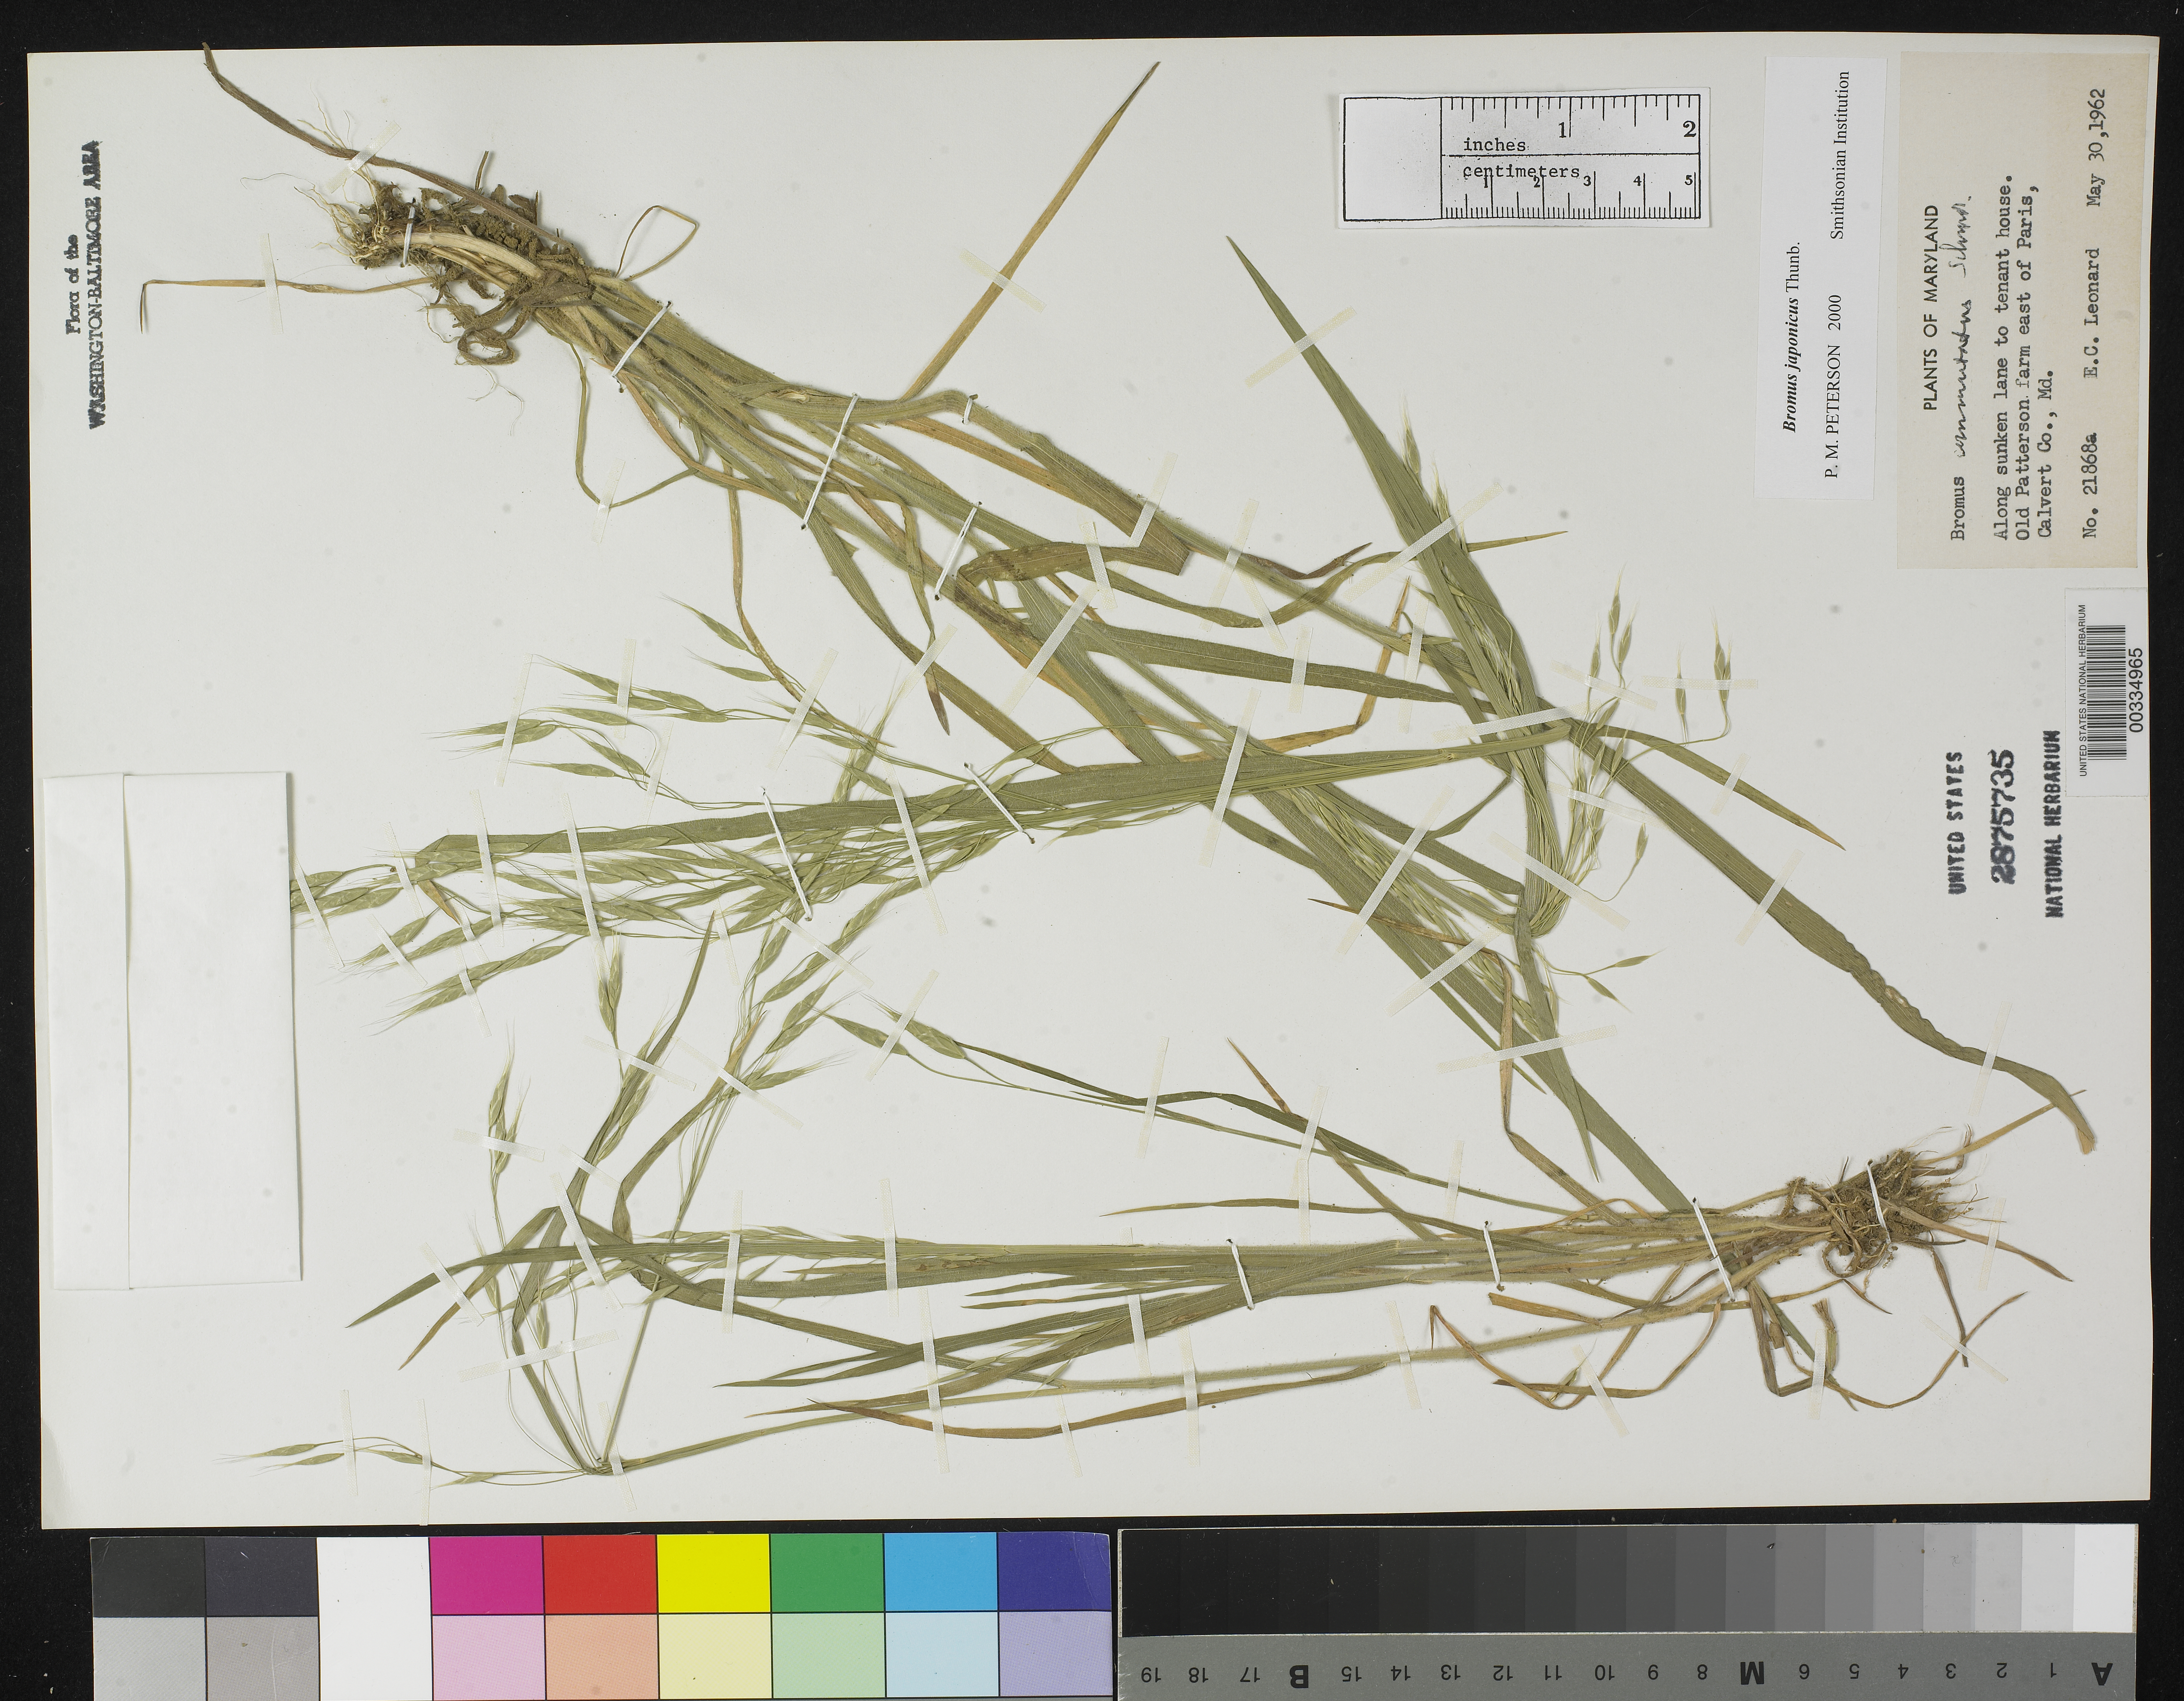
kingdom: Plantae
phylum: Tracheophyta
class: Liliopsida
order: Poales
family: Poaceae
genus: Bromus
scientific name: Bromus japonicus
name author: Houtt.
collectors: E. C. Leonard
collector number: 21868A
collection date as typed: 30 May 1962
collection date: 1962-05-30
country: United States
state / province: Maryland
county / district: Calvert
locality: East of Paris, Patterson place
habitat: Along sunken lane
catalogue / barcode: US 2875735